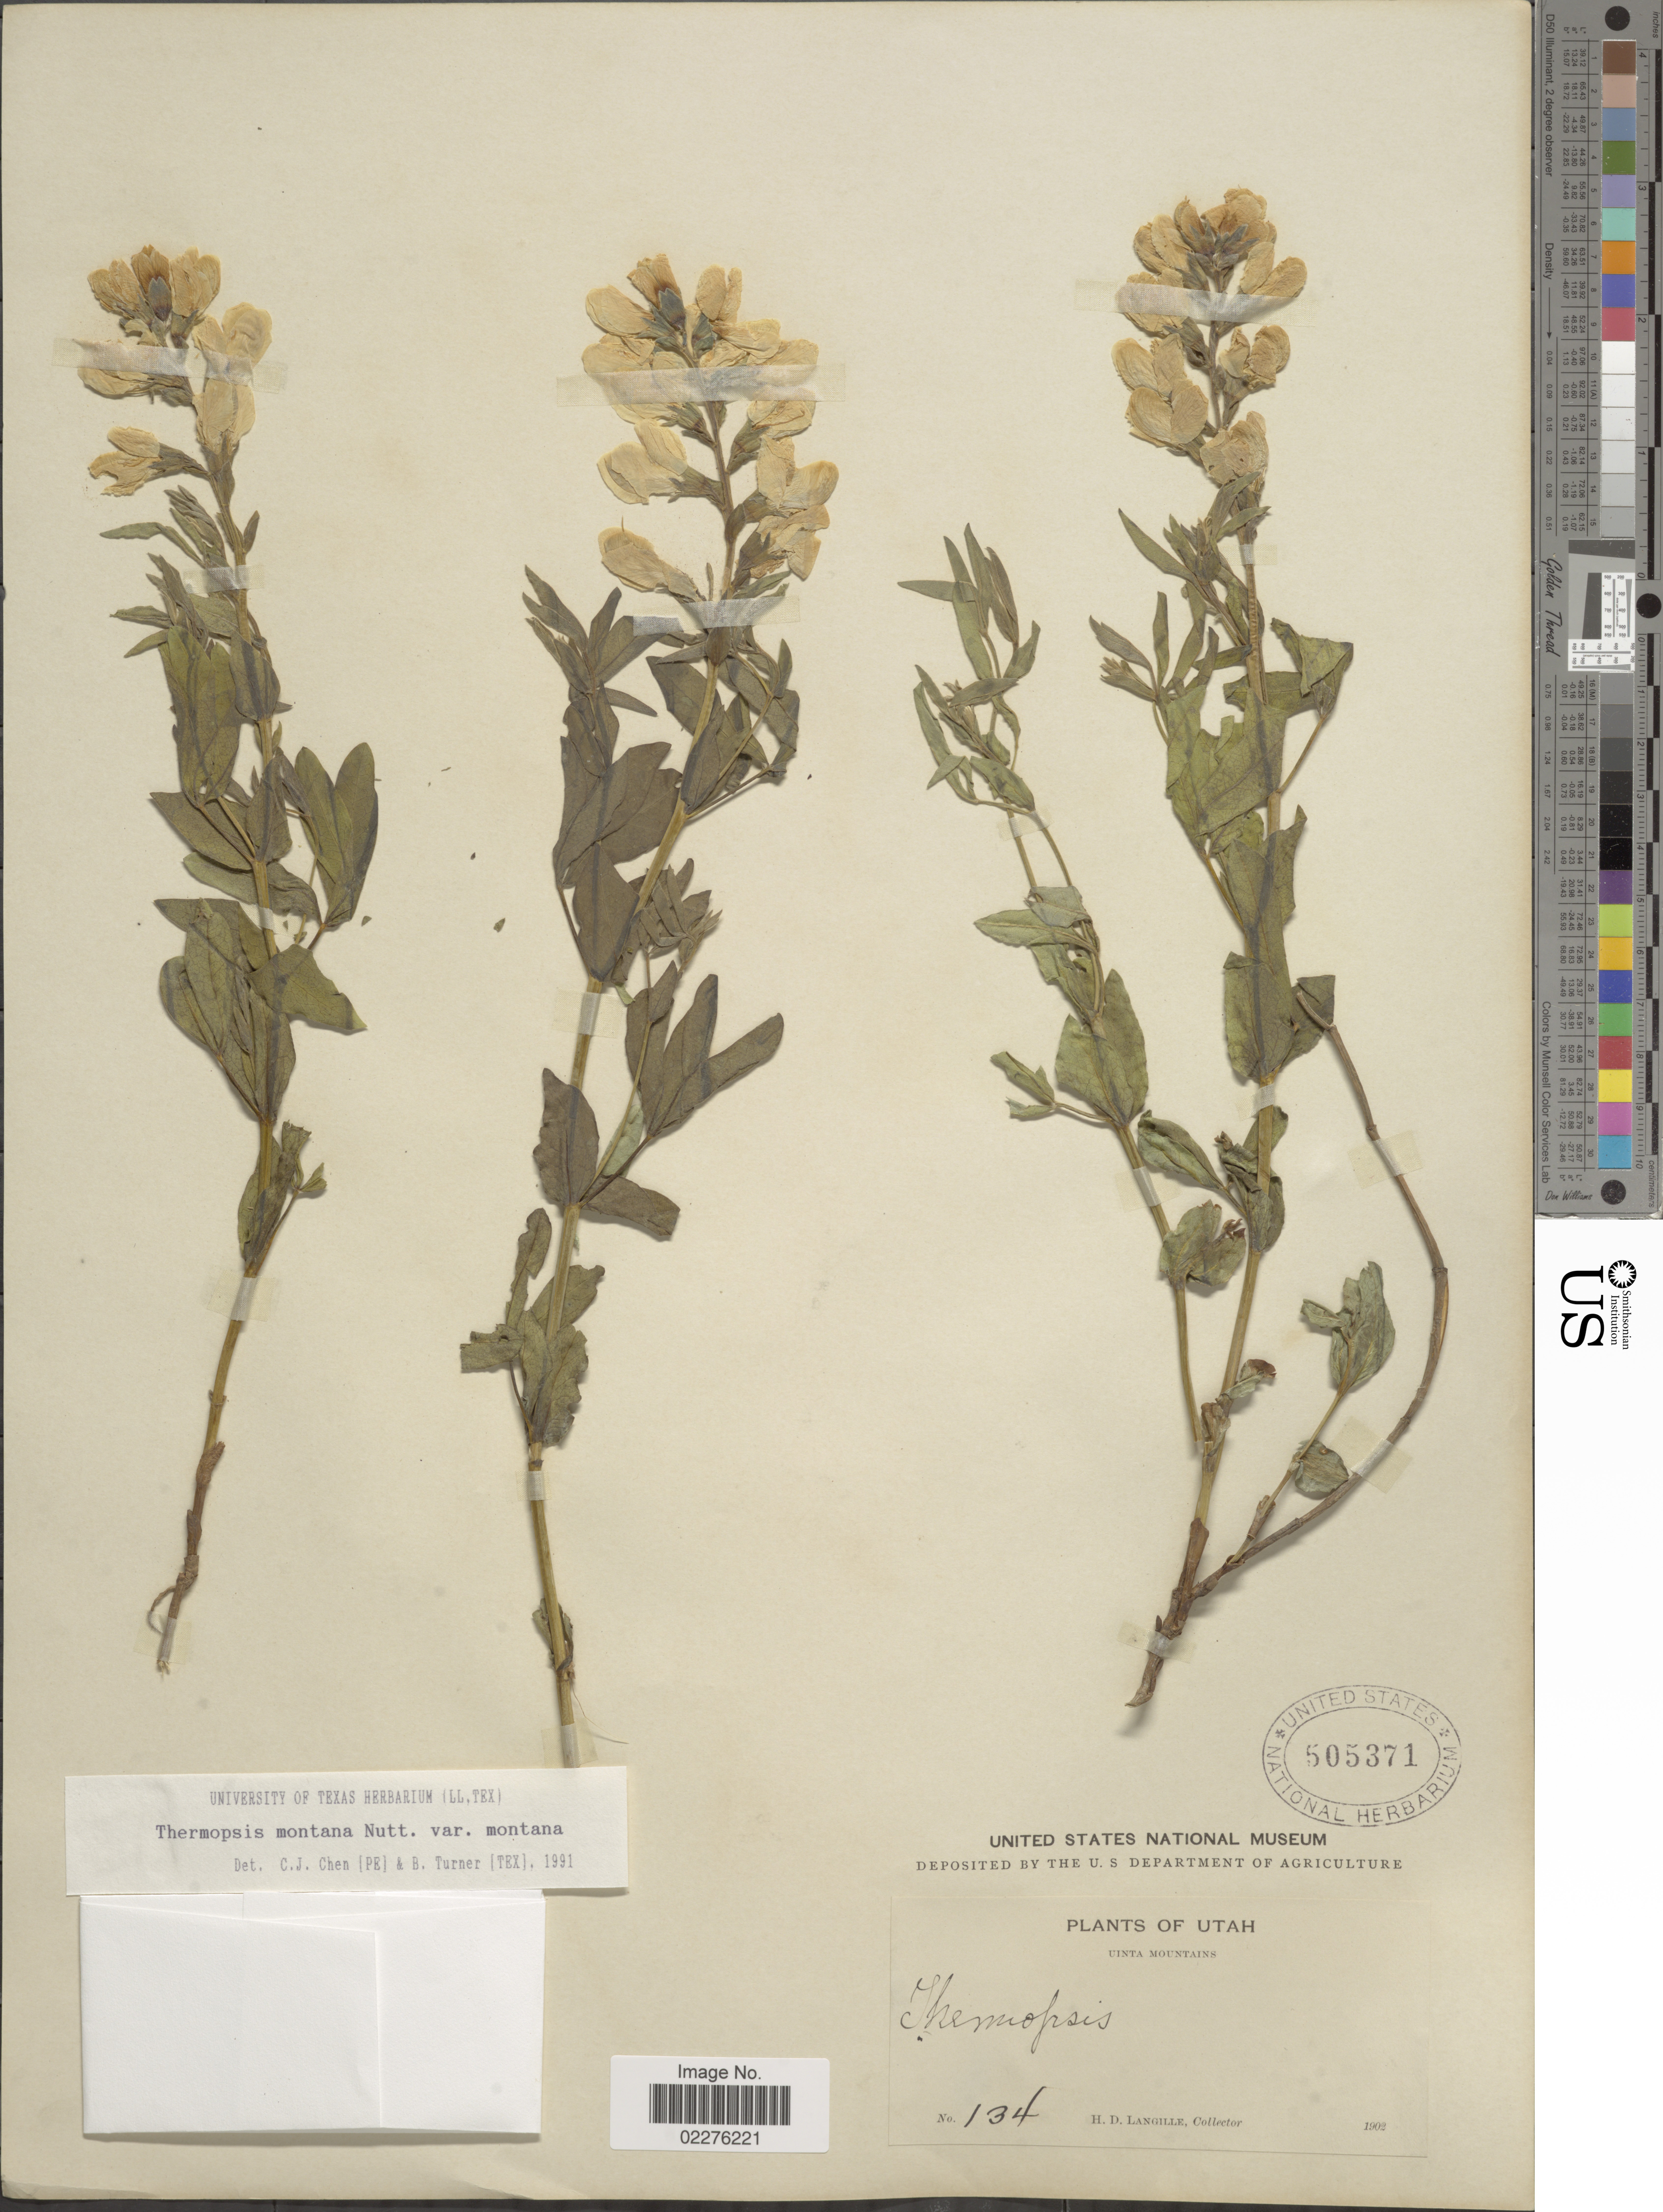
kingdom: Plantae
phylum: Tracheophyta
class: Magnoliopsida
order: Fabales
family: Fabaceae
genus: Thermopsis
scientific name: Thermopsis montana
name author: Nutt.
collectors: H. Langille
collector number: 134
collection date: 1902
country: United States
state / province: Utah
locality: Uinta Mountains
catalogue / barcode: US 505371